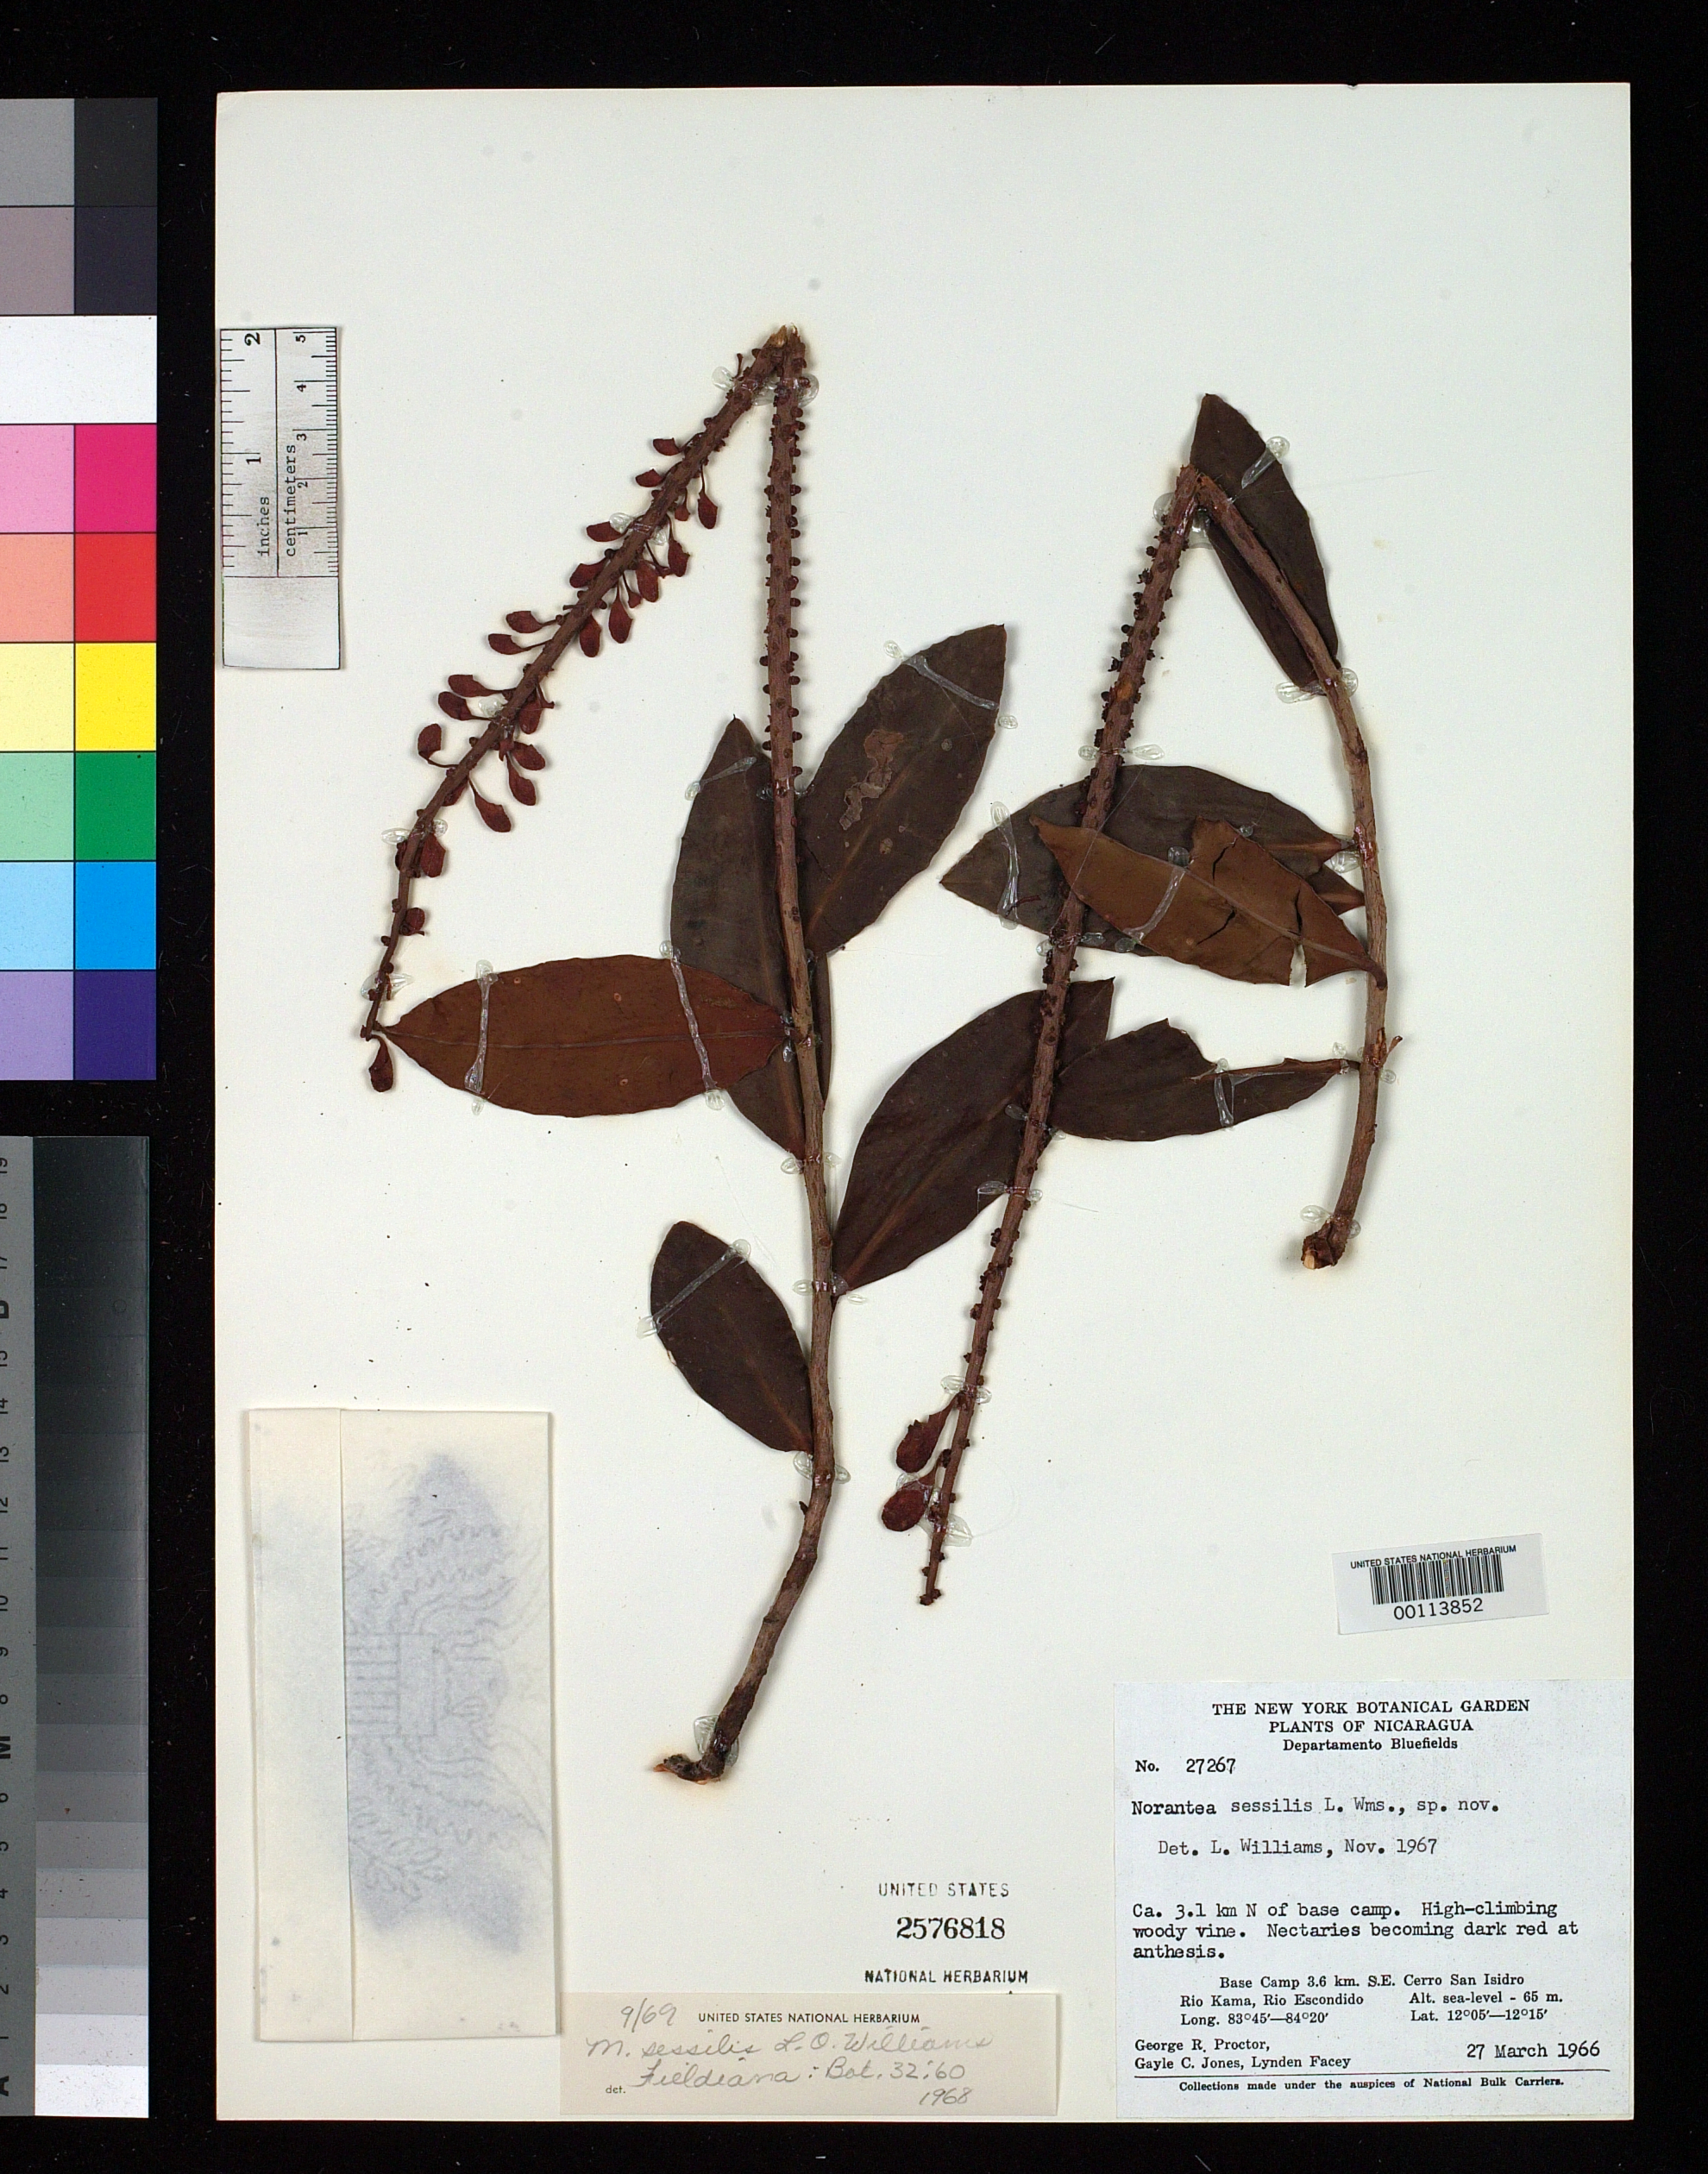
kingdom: Plantae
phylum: Tracheophyta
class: Magnoliopsida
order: Ericales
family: Marcgraviaceae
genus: Norantea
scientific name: Norantea sessilis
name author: L.O. Williams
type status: Isotype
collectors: G. R. Proctor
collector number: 27267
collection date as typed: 27 Mar 1966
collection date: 1966-03-27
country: Nicaragua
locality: Cerro San Isidro.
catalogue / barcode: US 2576818